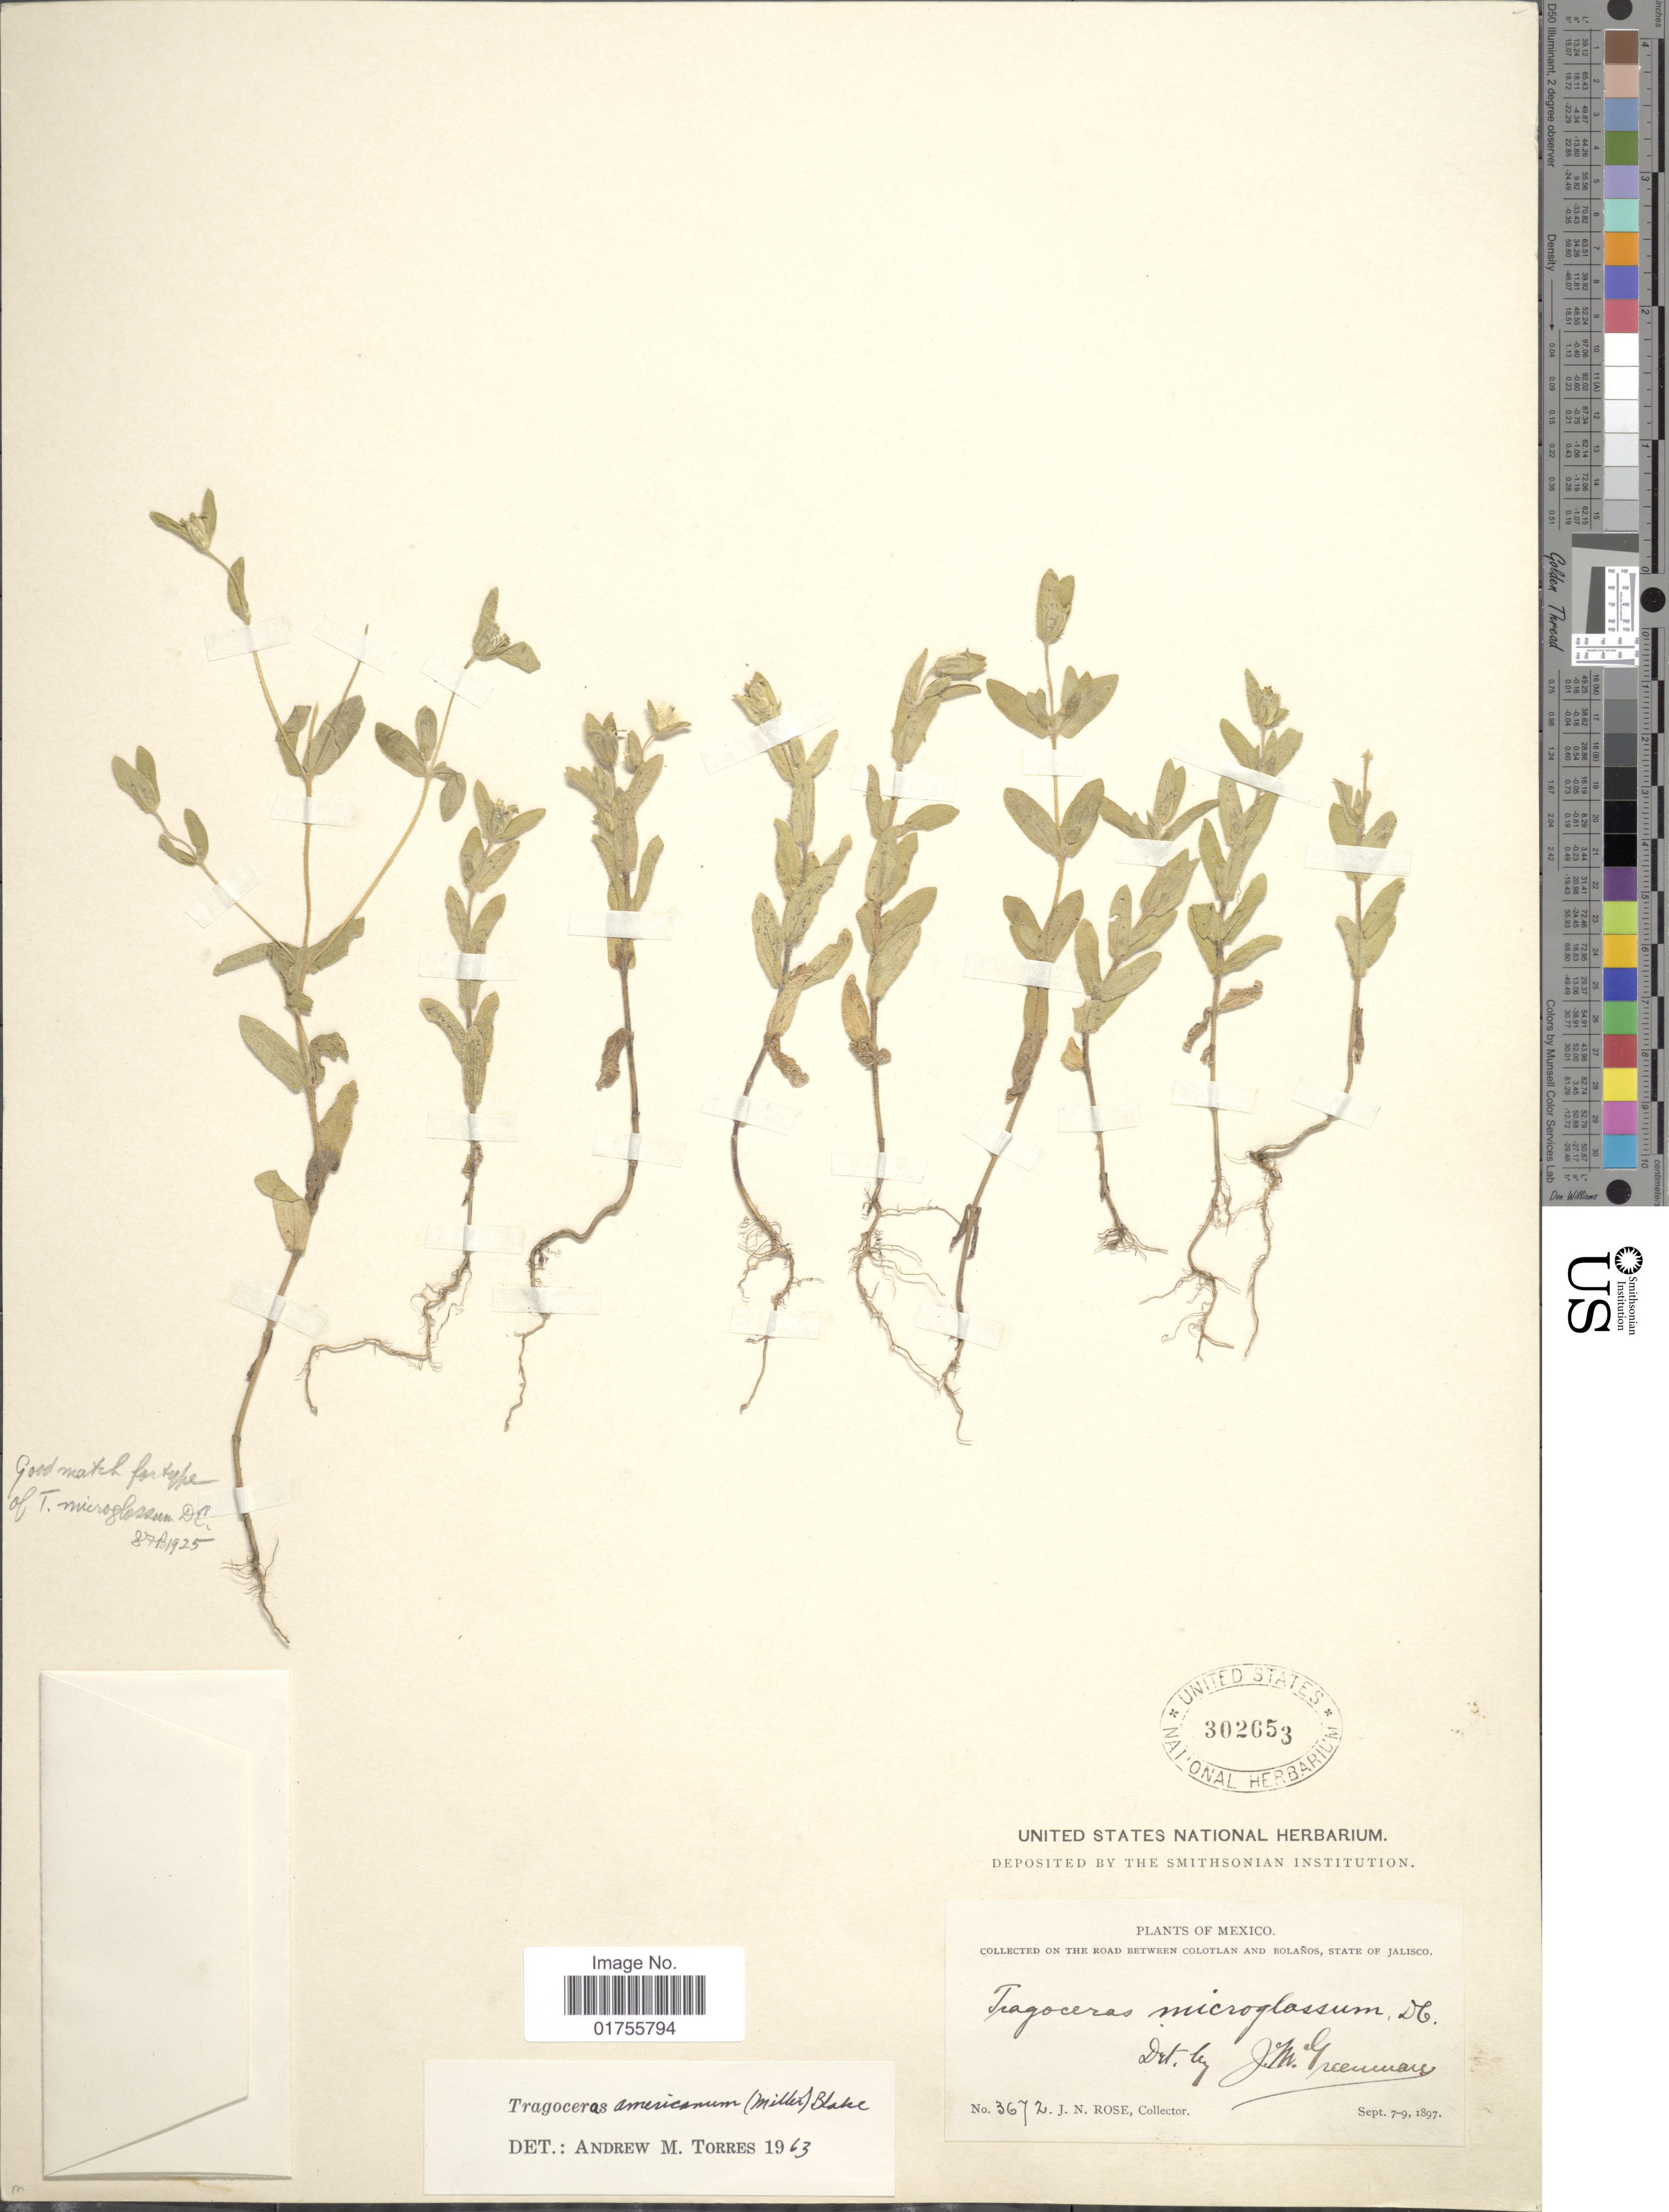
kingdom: Plantae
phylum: Tracheophyta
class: Magnoliopsida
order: Asterales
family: Asteraceae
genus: Tragoceros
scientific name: Tragoceros americanum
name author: (Mill.) S.F. Blake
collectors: J. N. Rose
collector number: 3672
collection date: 1897-09-07/1897-09-09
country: Mexico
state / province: Jalisco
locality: On the road between Colotan and Bolaños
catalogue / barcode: US 302653